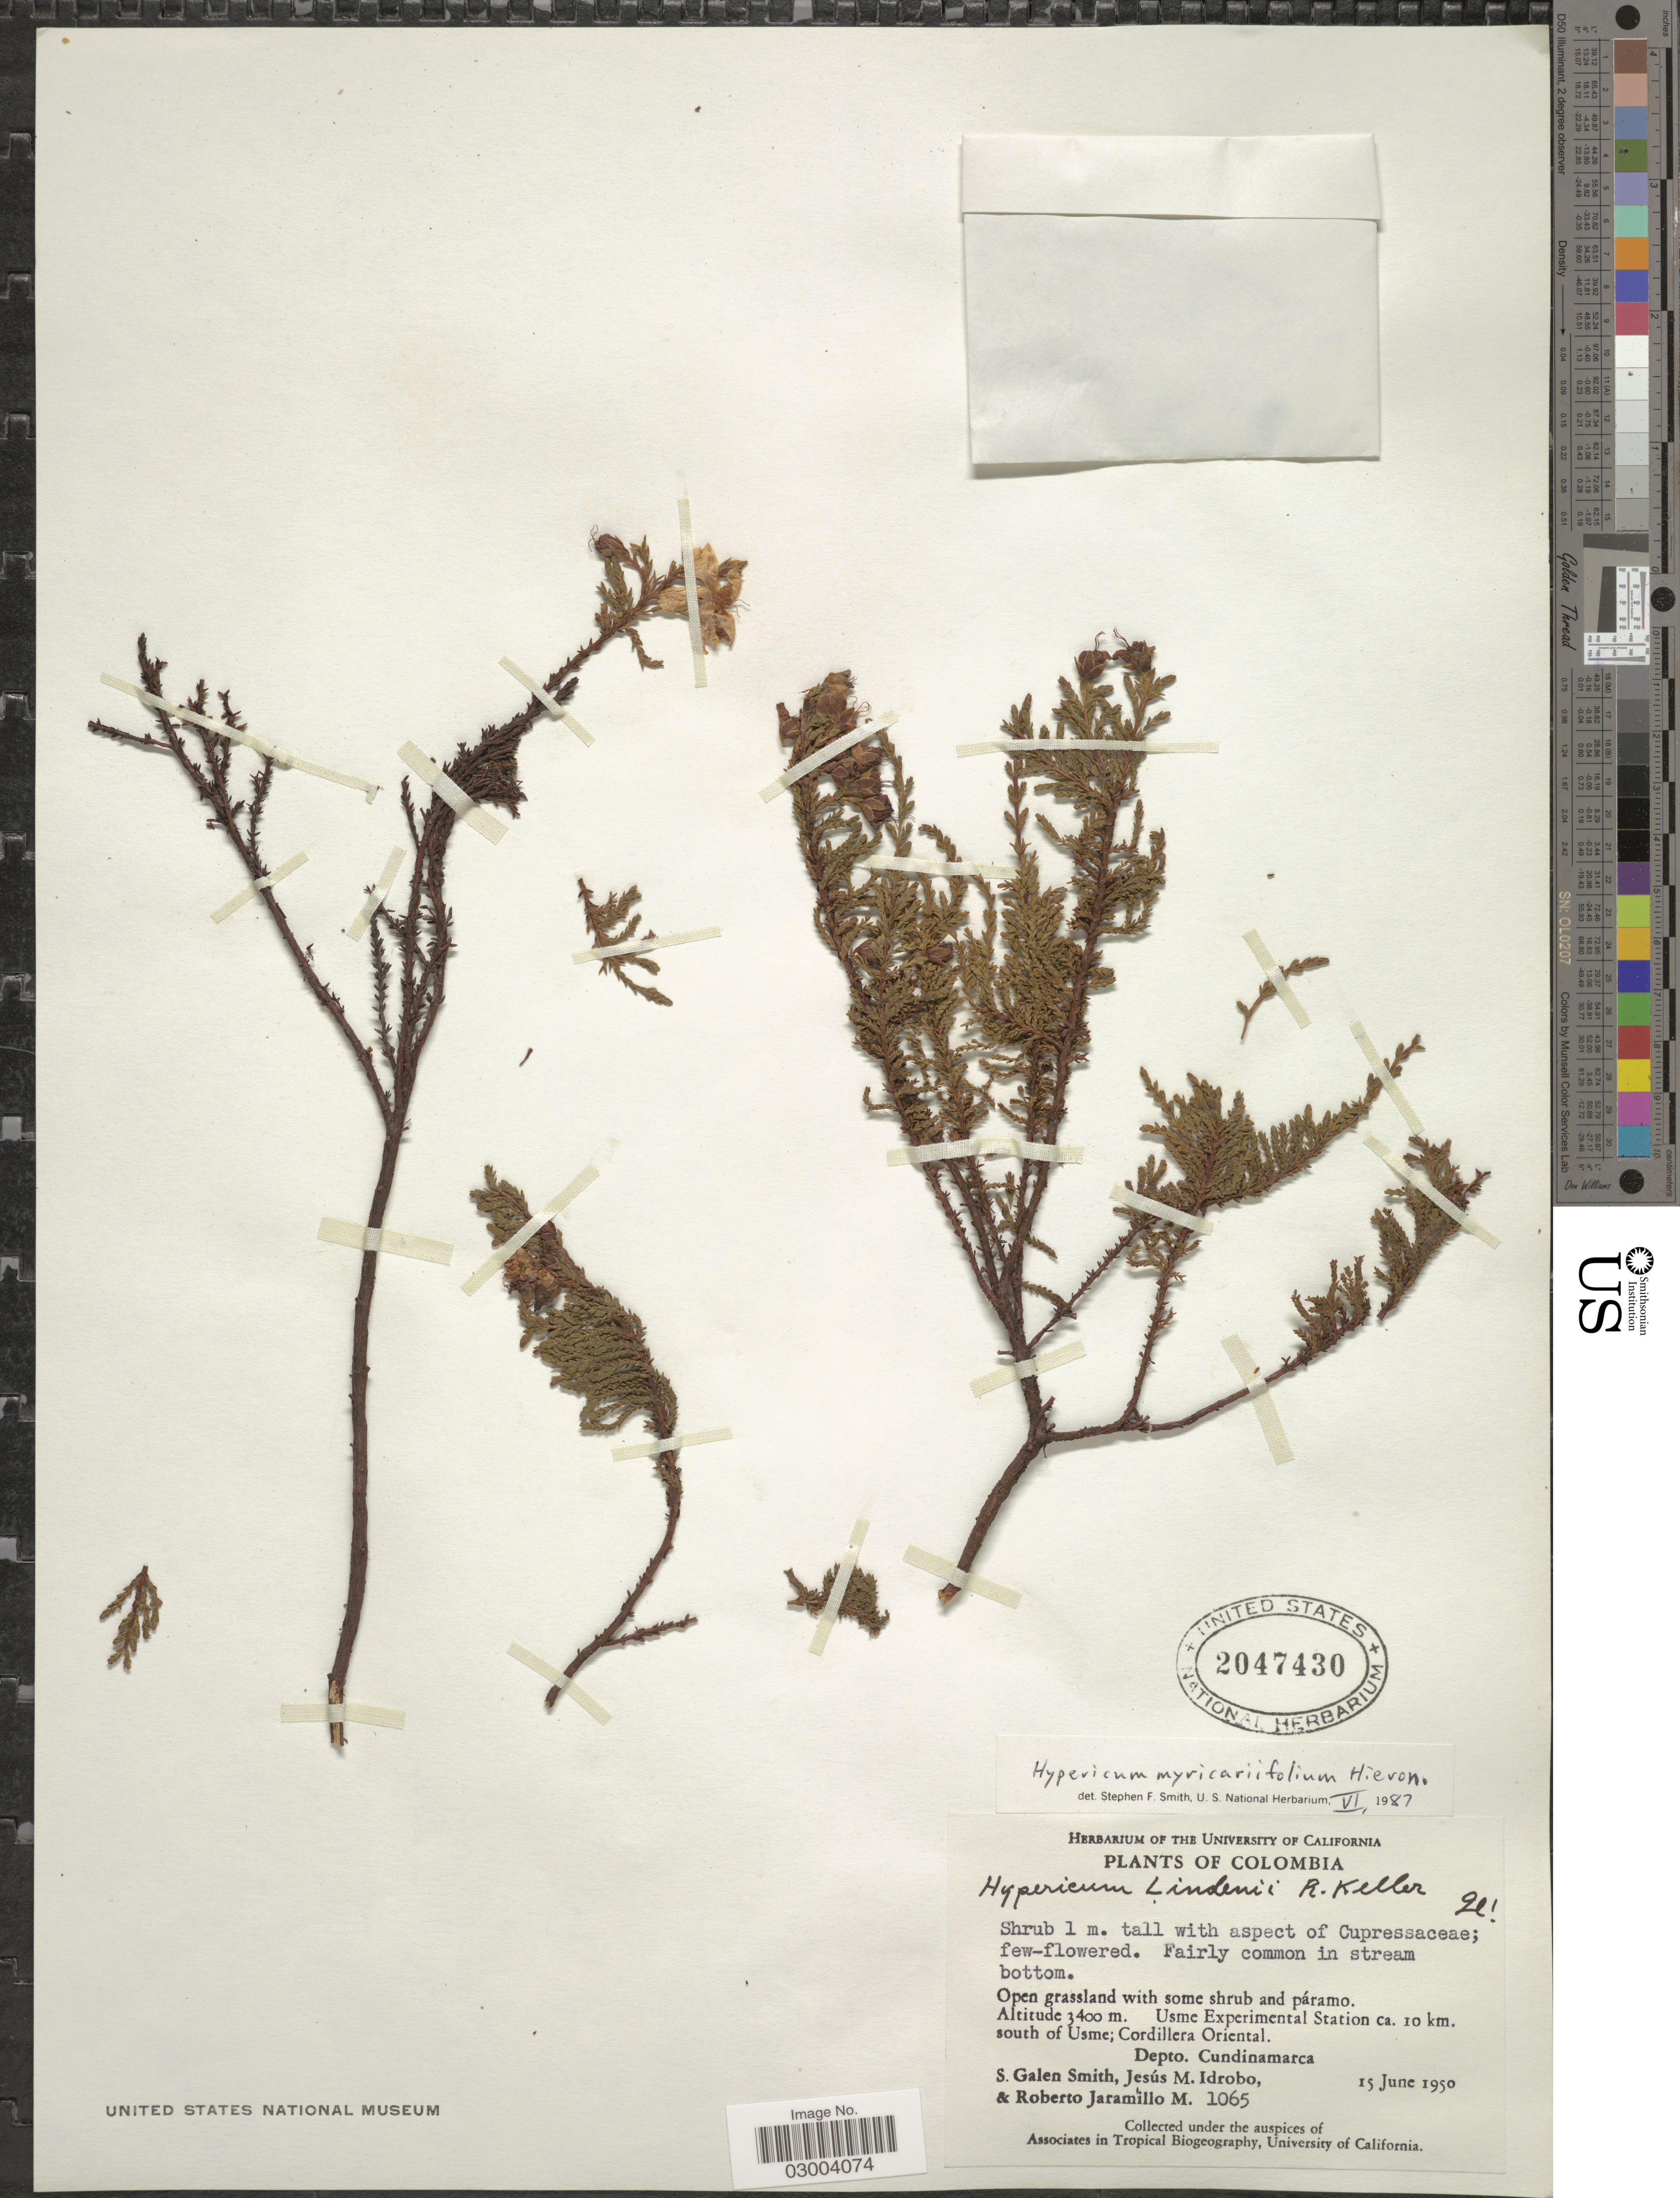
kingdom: Plantae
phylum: Tracheophyta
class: Magnoliopsida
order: Malpighiales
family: Hypericaceae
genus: Hypericum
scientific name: Hypericum myricariifolium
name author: Hieron.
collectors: S. G. Smith, J. M. Idrobo & R. Jaramillo M.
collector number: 1065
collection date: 1950-06-15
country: Colombia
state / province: Cundinamarca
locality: Usme Experimental Station ca. 10 km. south of Usme; Cordillera Oriental, Depto. Cundinamarca.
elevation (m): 3400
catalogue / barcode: US 2047430